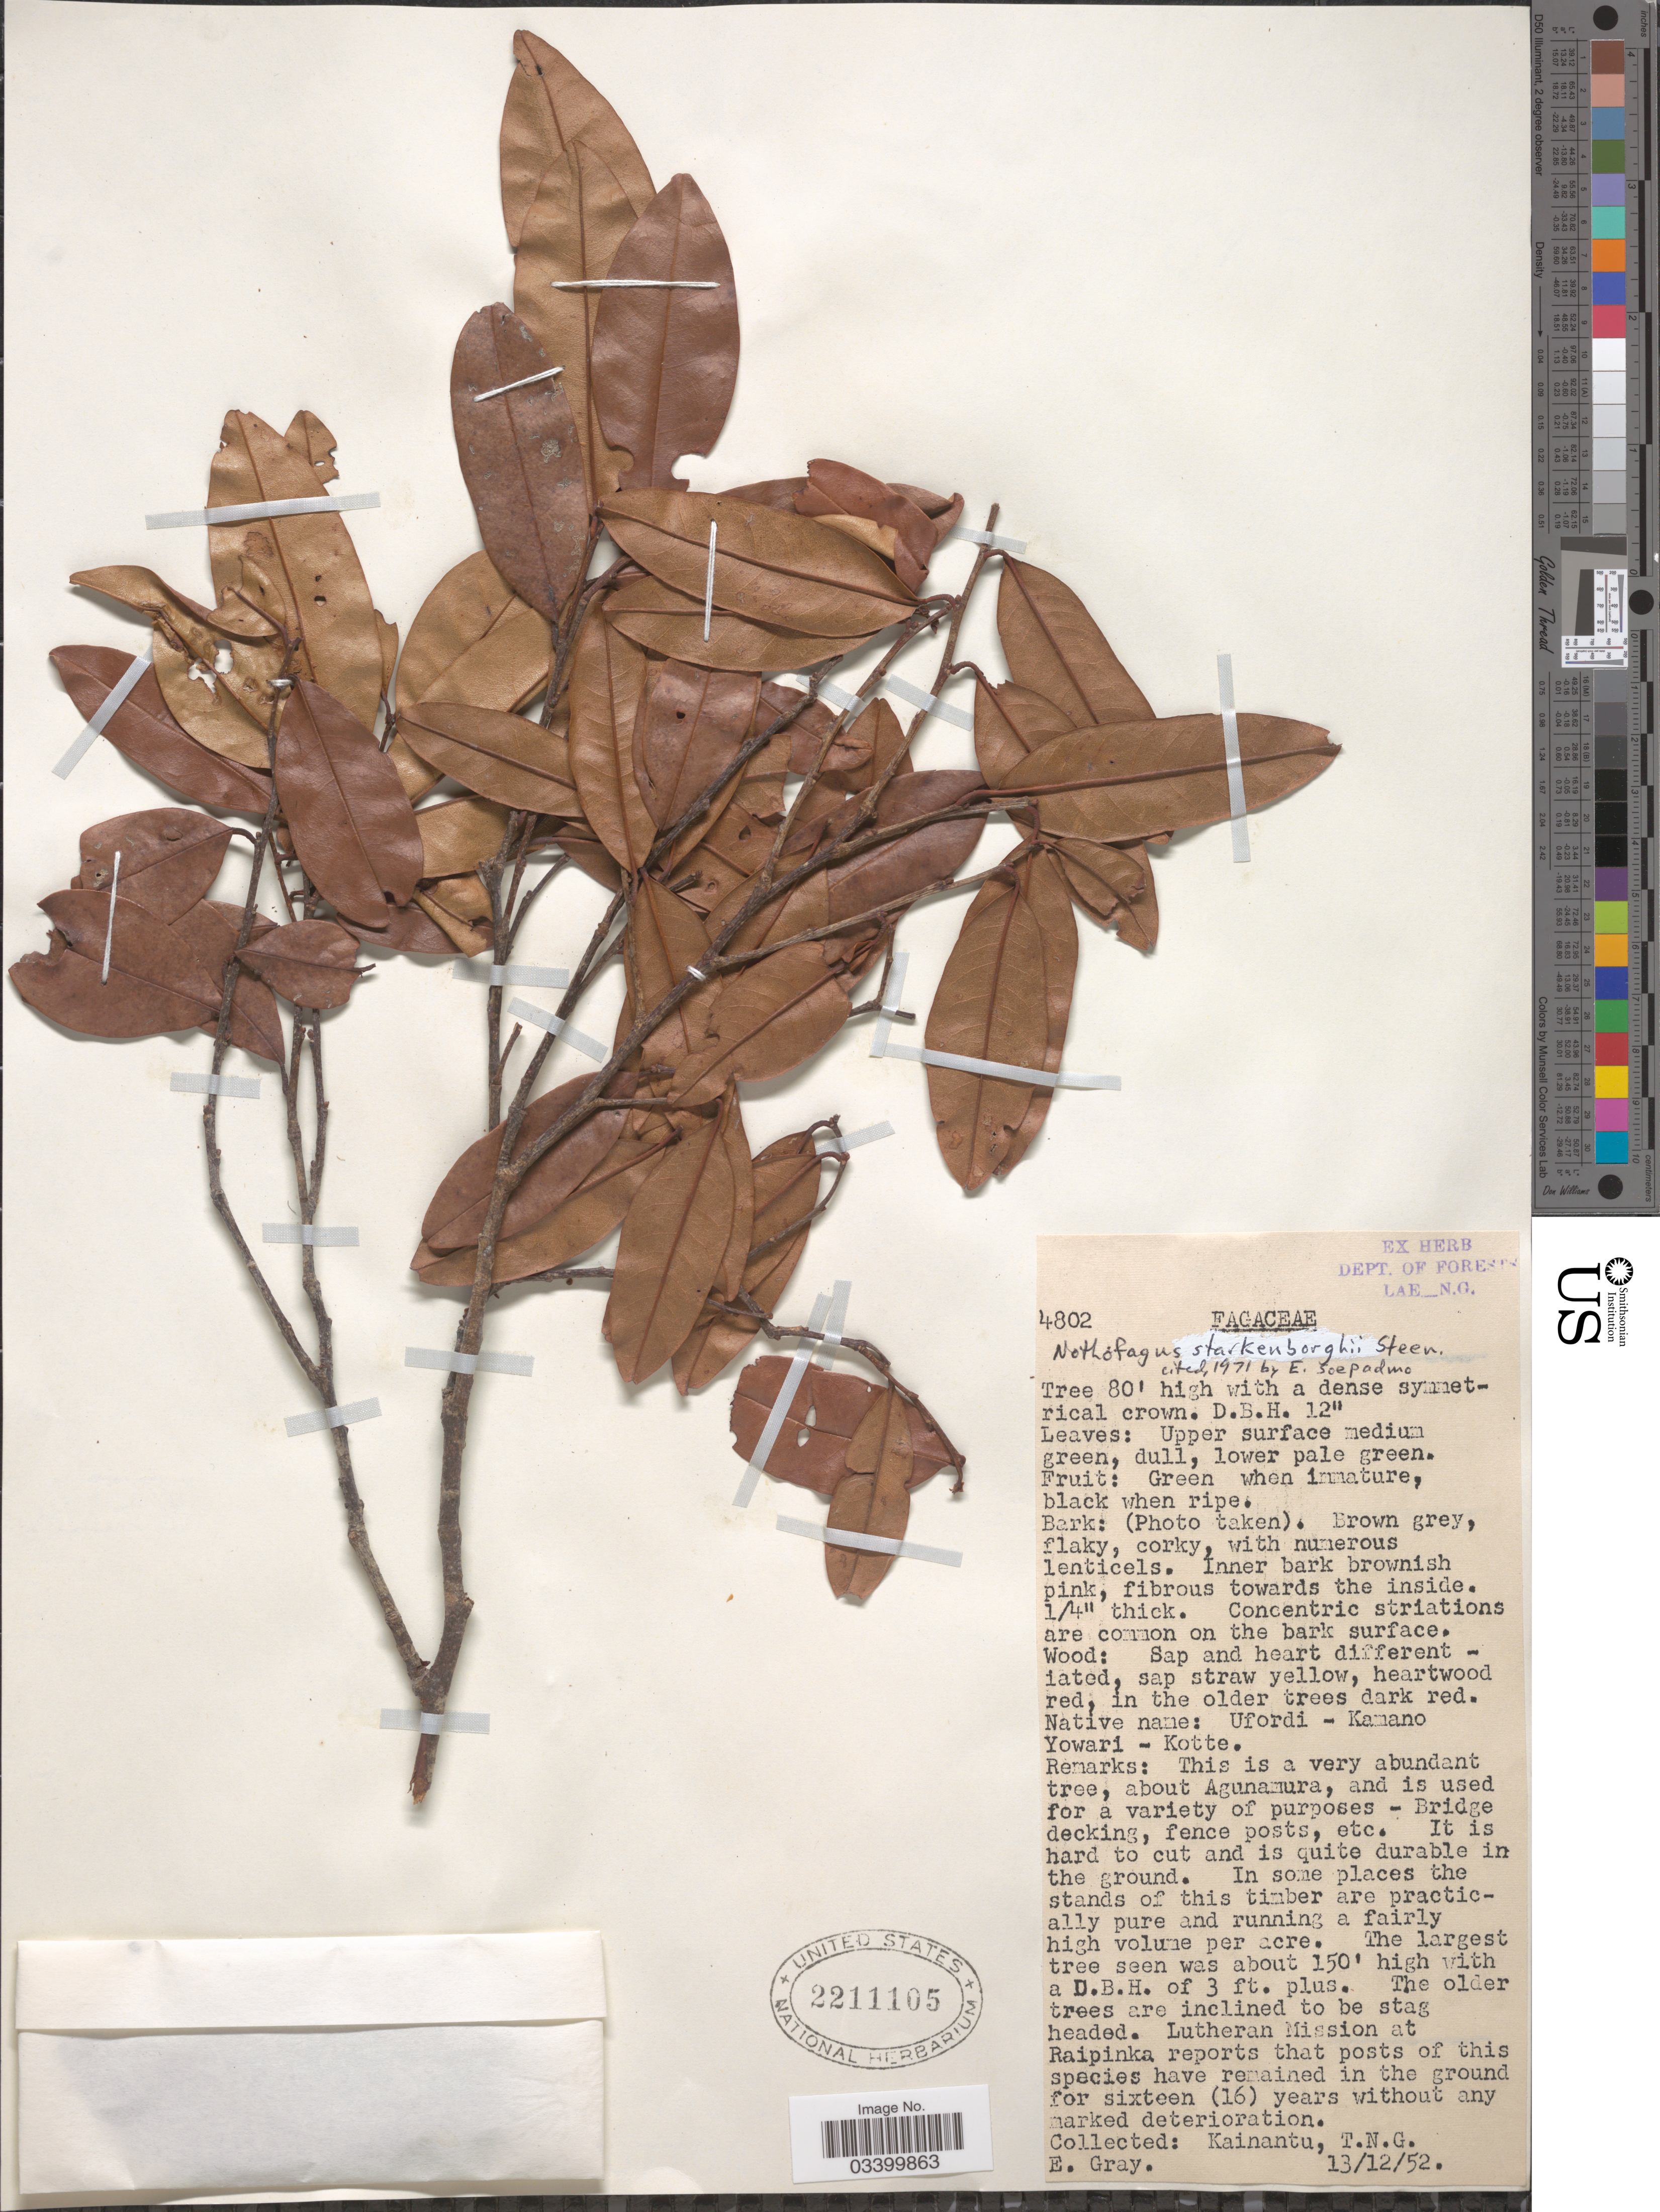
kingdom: Plantae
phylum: Tracheophyta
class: Magnoliopsida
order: Fagales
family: Nothofagaceae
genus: Nothofagus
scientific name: Nothofagus starkenborghiorum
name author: Steenis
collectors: A. Gray (herbarium)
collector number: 4802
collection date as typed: Transcribed d/m/y: 13/12/52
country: Papua New Guinea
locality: Kainantu, T.N.G.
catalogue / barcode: US 2211105